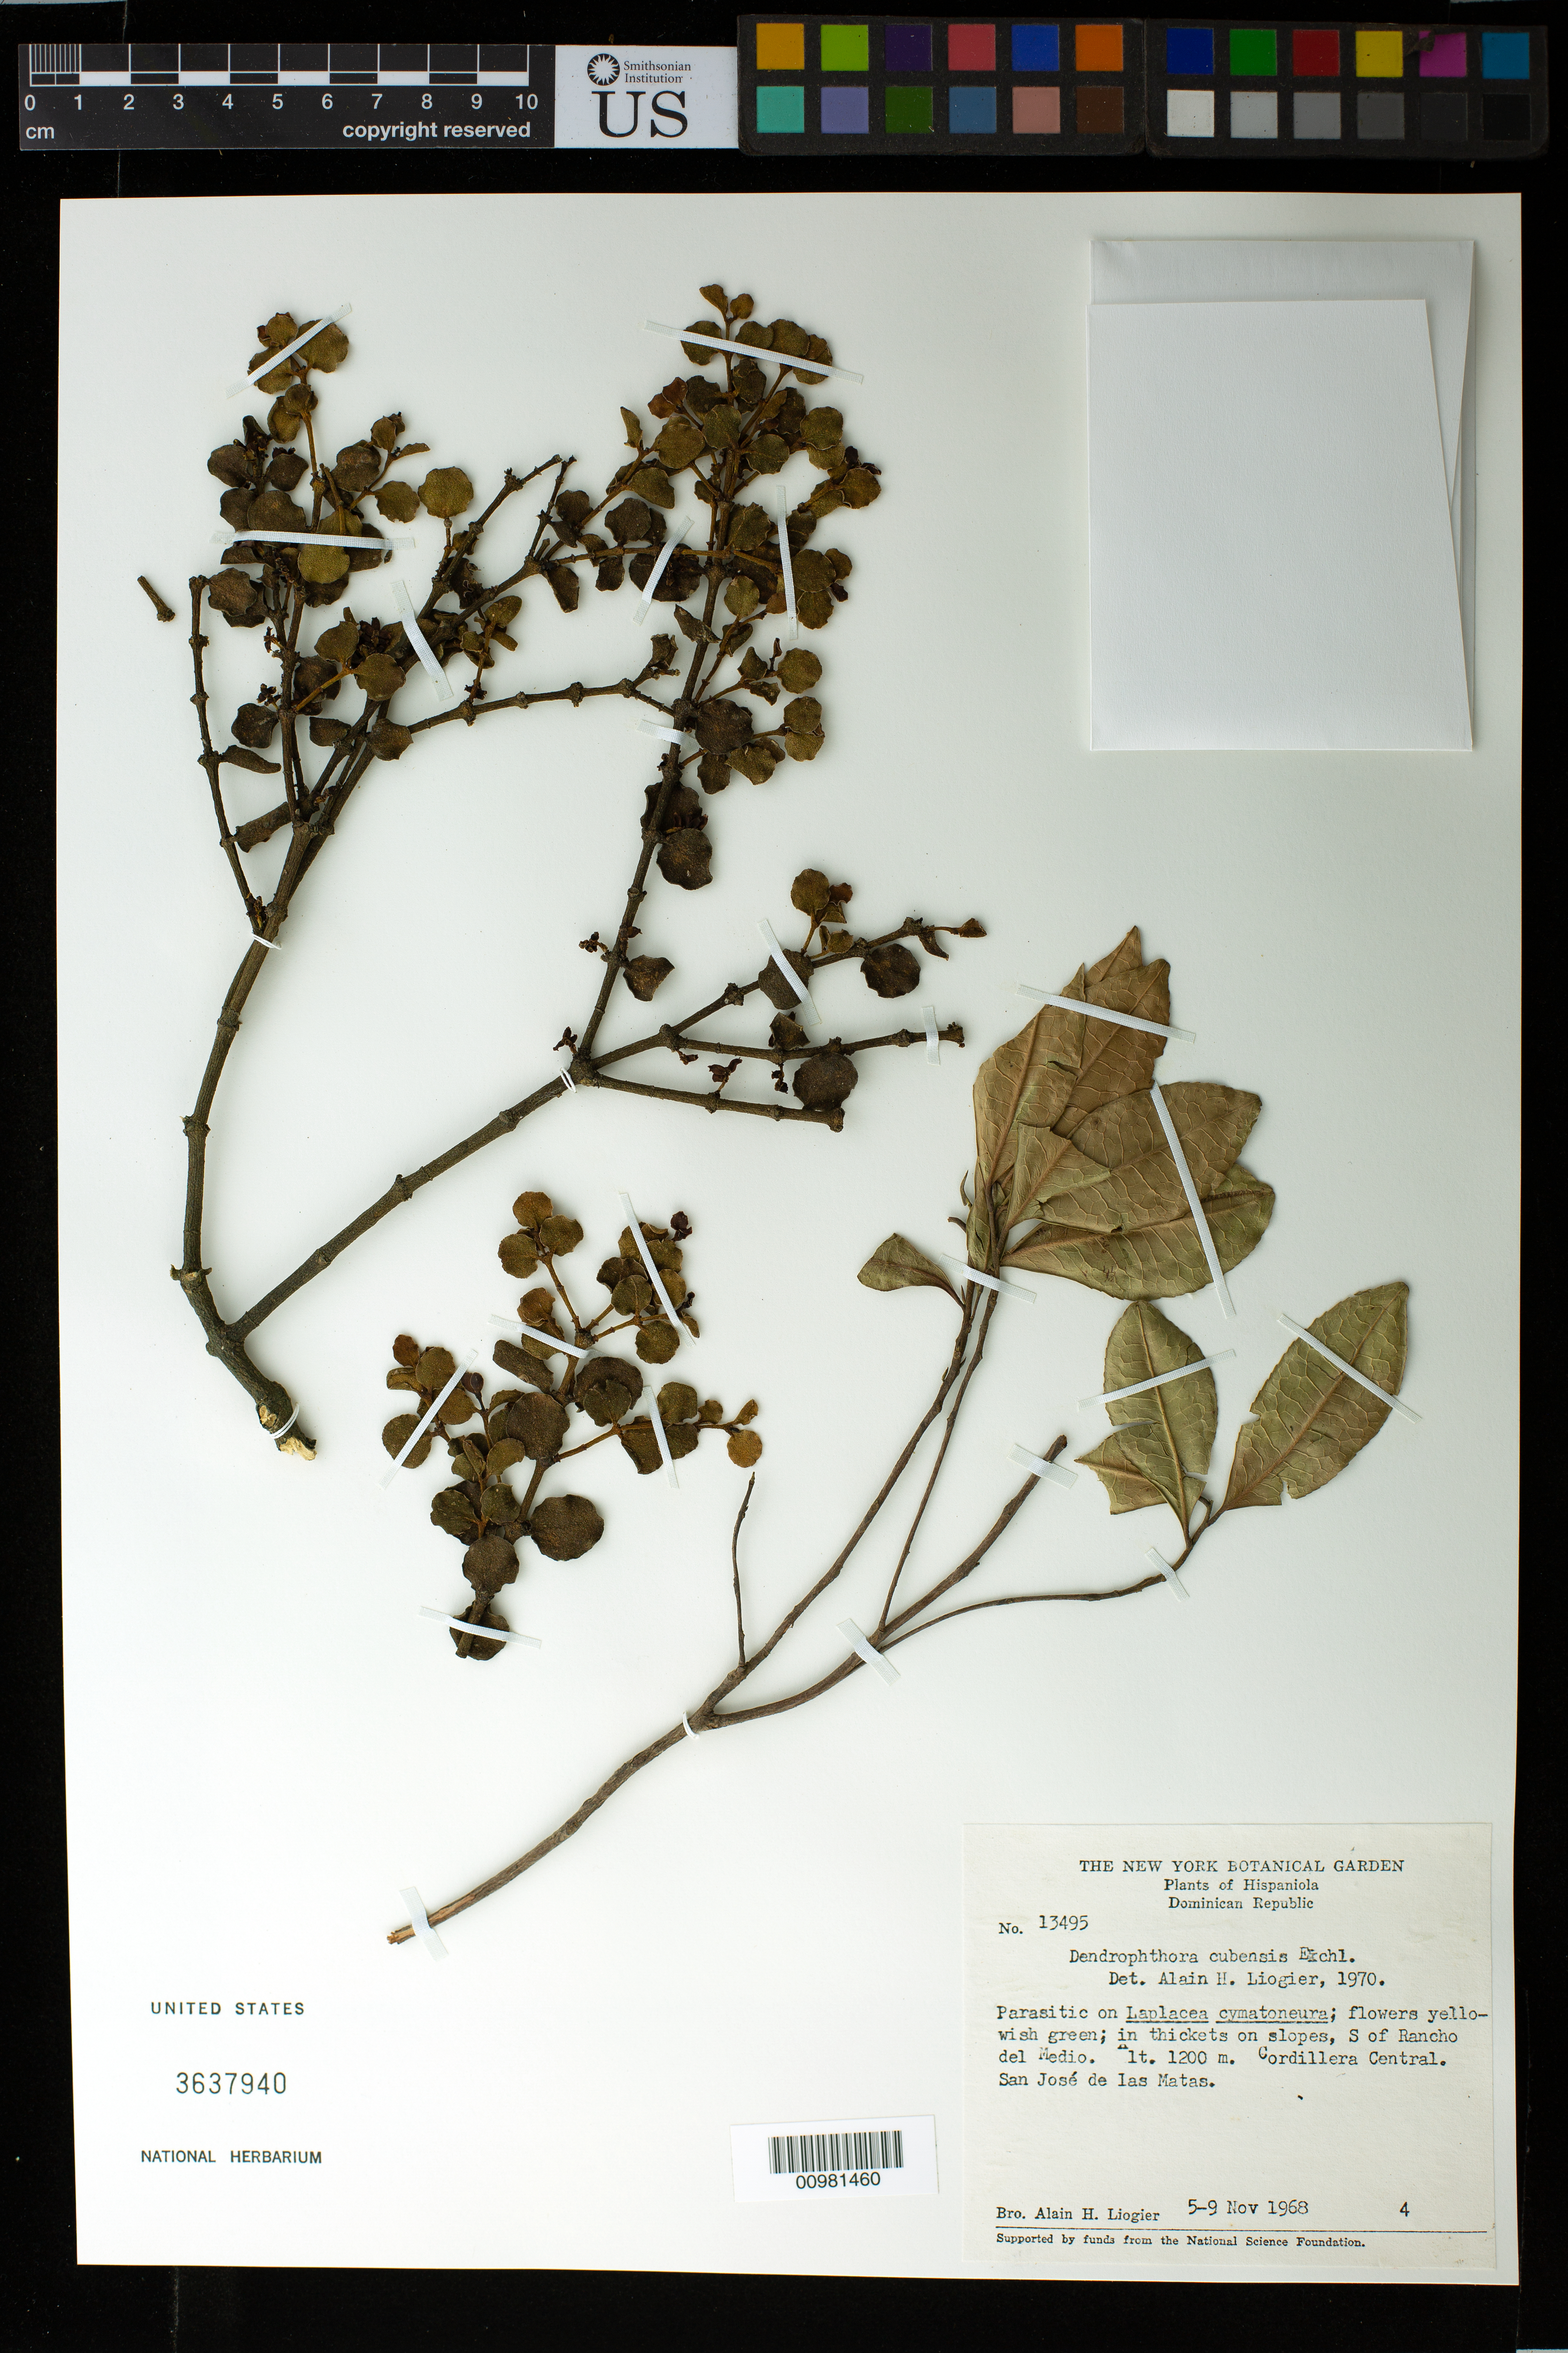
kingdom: Plantae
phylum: Tracheophyta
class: Magnoliopsida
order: Santalales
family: Viscaceae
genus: Dendrophthora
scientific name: Dendrophthora buxifolia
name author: (Lam.) Eichler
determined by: Caraballo-Ortiz, Marcos A., (MISS), University of Mississippi (UNITED STATES)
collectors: A. H. Liogier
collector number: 13495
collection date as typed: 05 Nov 1968 to 09 Nov 1968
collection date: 1968-11-05/1968-11-09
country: Dominican Republic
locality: Rancho del Medio, S of; Cordillera Central, San Jose de las Matas.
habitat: In thickets on slopes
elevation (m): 1200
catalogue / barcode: US 3637940